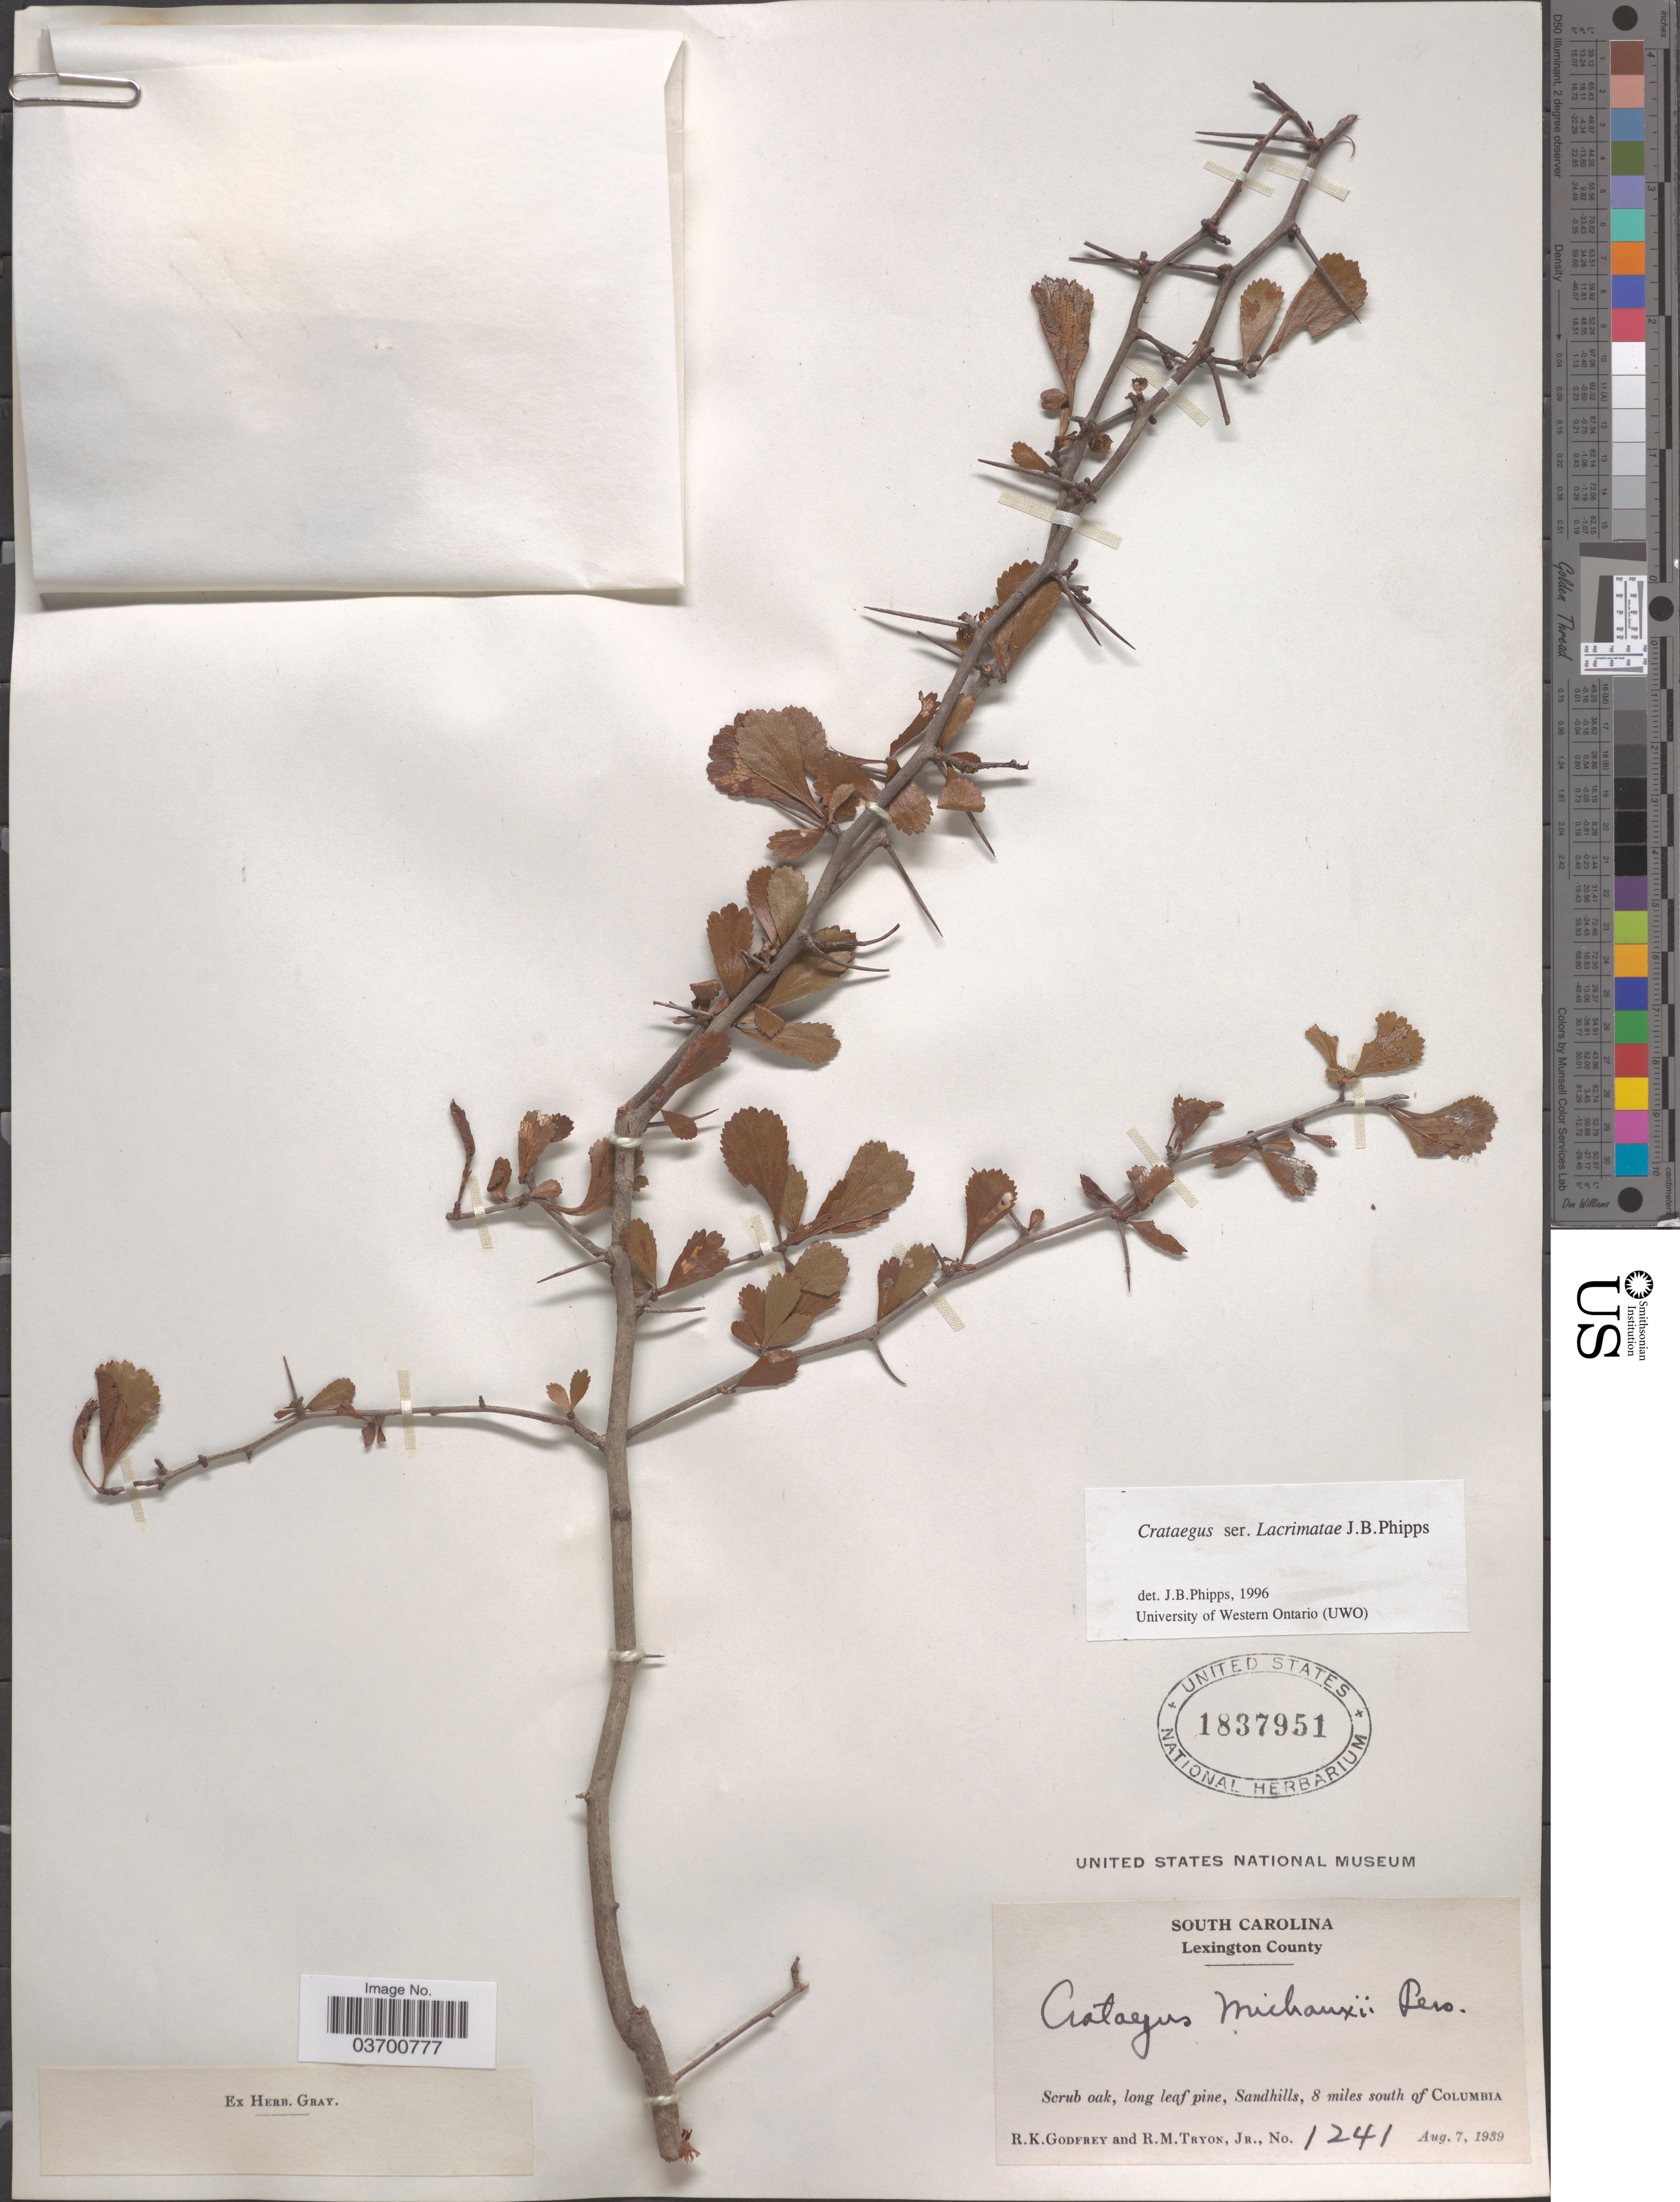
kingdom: Plantae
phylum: Tracheophyta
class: Magnoliopsida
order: Rosales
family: Rosaceae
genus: Crataegus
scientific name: Crataegus michauxii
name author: Pers.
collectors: R. K. Godfrey & R. Tryon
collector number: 1241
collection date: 1939-08-07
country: United States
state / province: South Carolina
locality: Lexington County. Sandhills, 8 miles south of Columbia.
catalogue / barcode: US 1837951